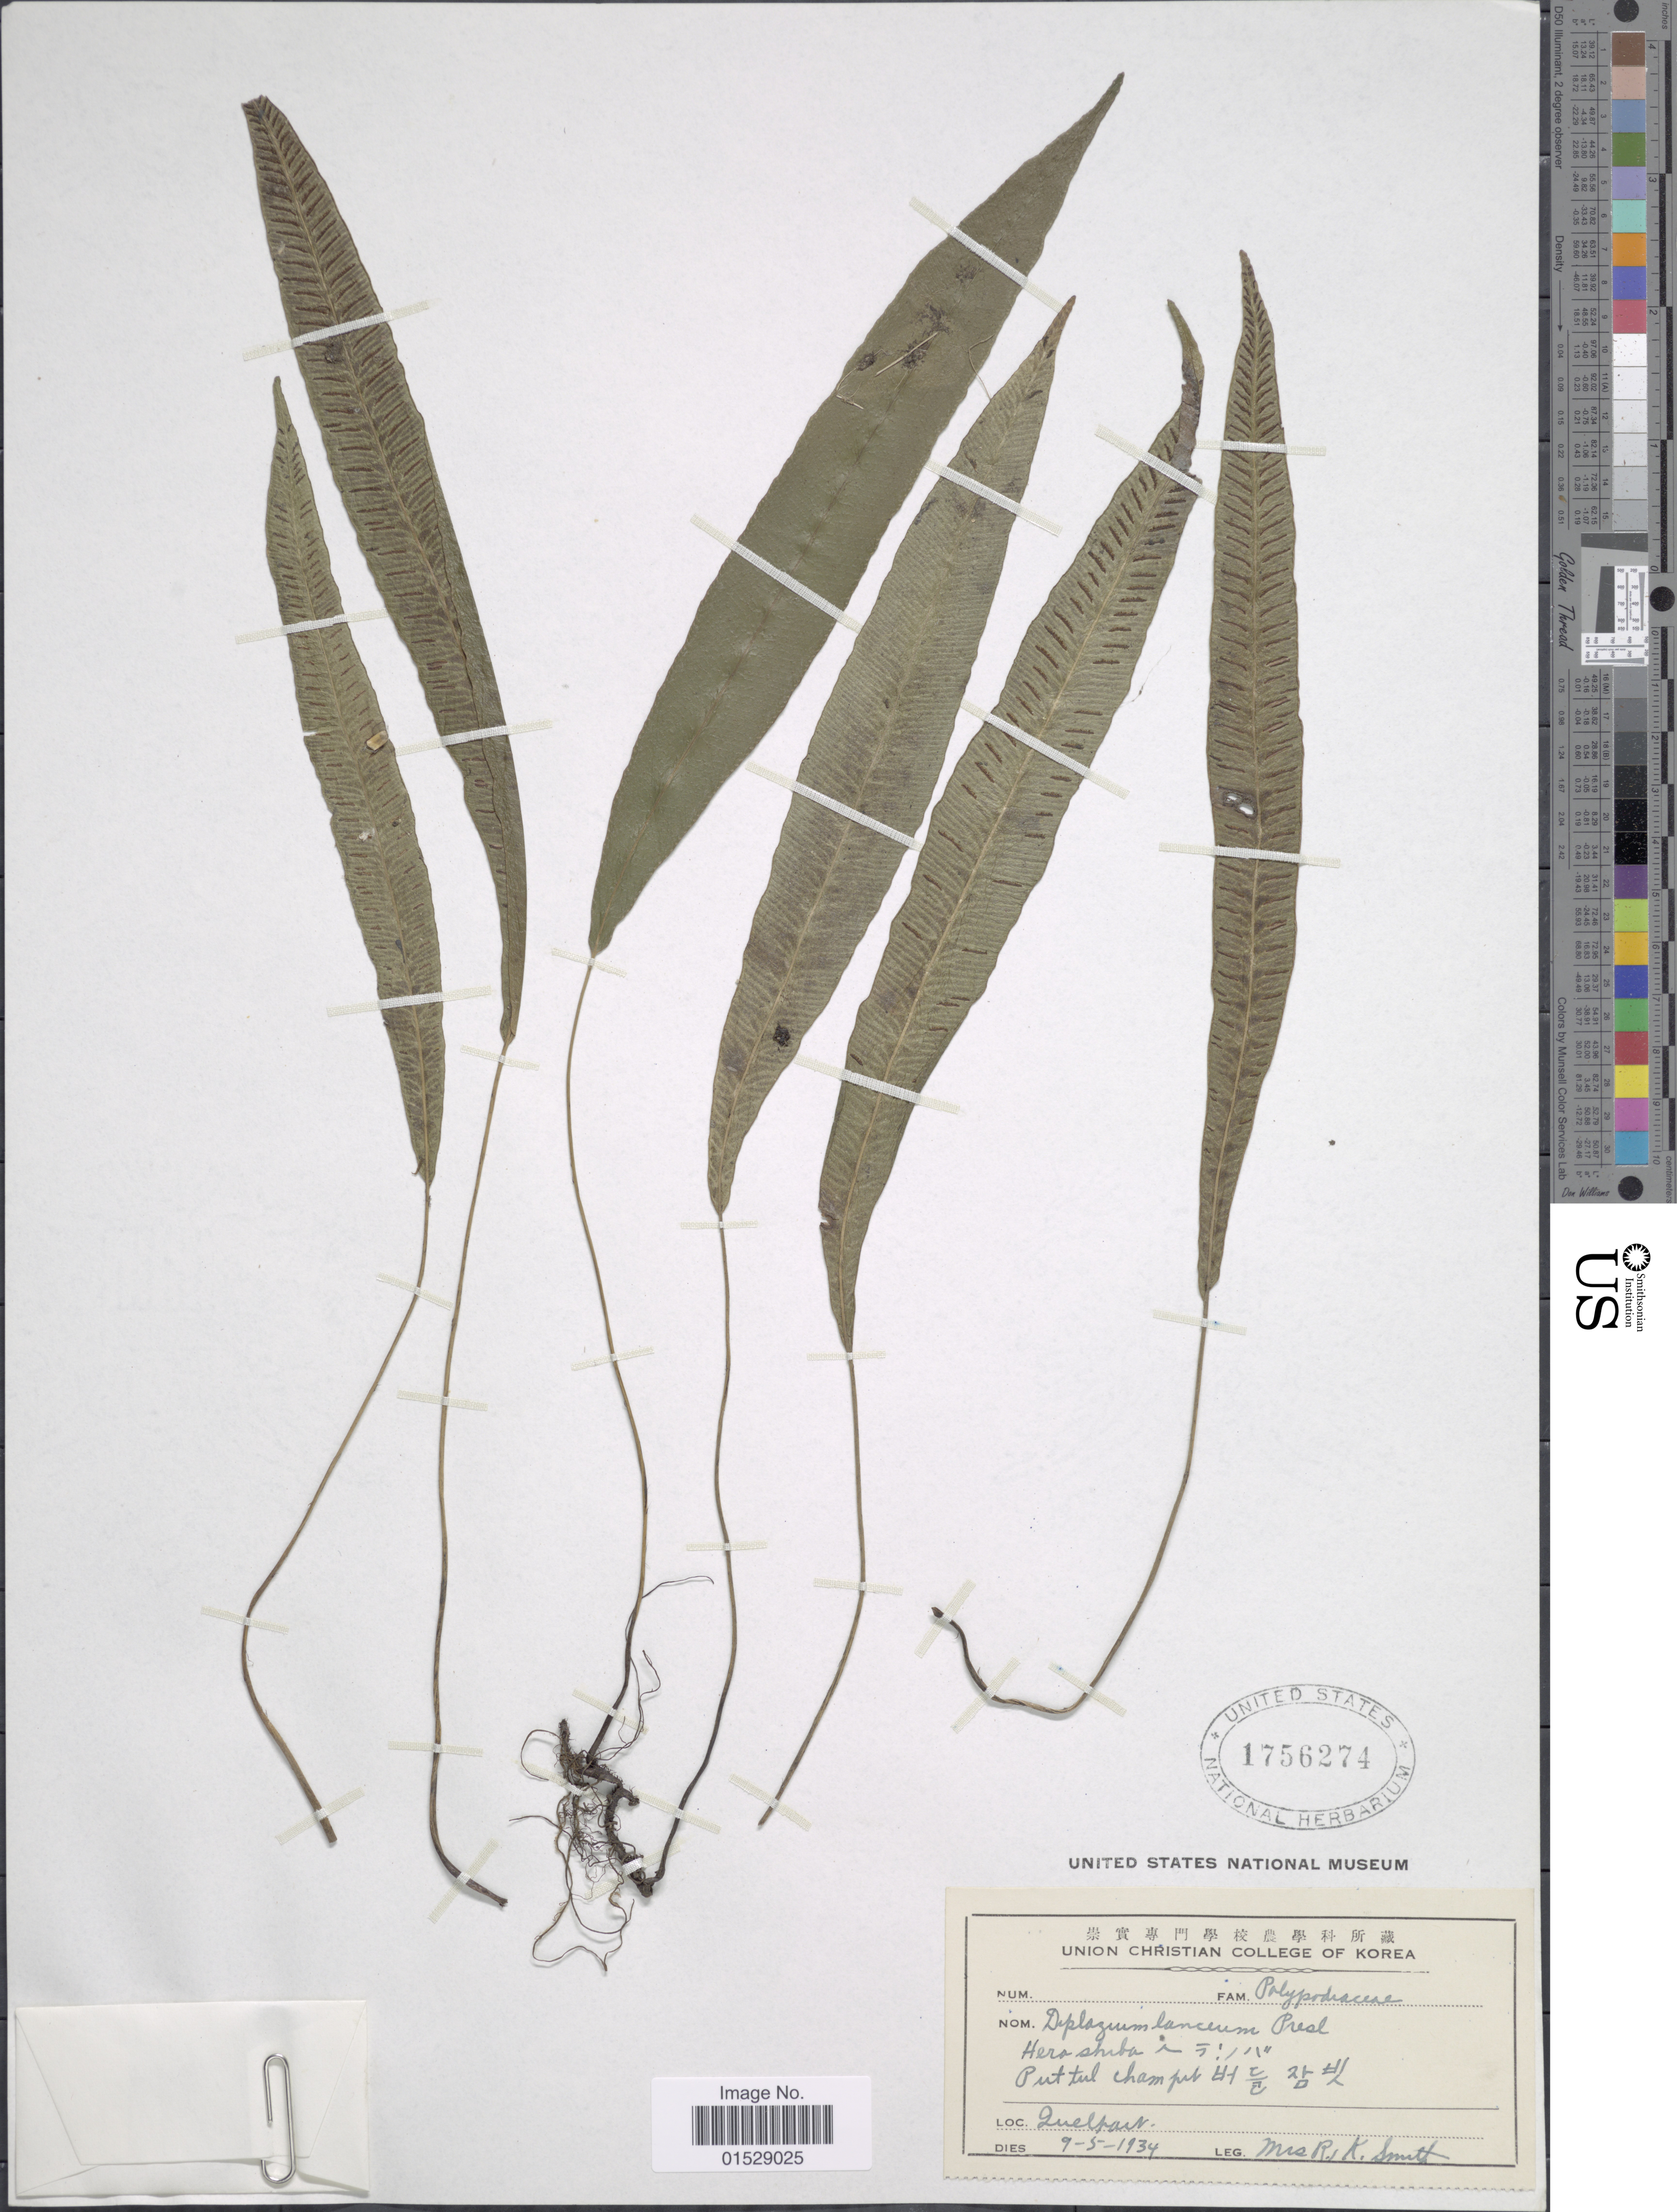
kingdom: Plantae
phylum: Tracheophyta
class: Polypodiopsida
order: Polypodiales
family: Athyriaceae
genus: Deparia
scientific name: Deparia lancea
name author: (Thunb.) Fraser-Jenk.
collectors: Mrs. R. K. Smith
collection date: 1934-05-09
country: South Korea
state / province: Jeju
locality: Zuelpain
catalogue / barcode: US 1756274